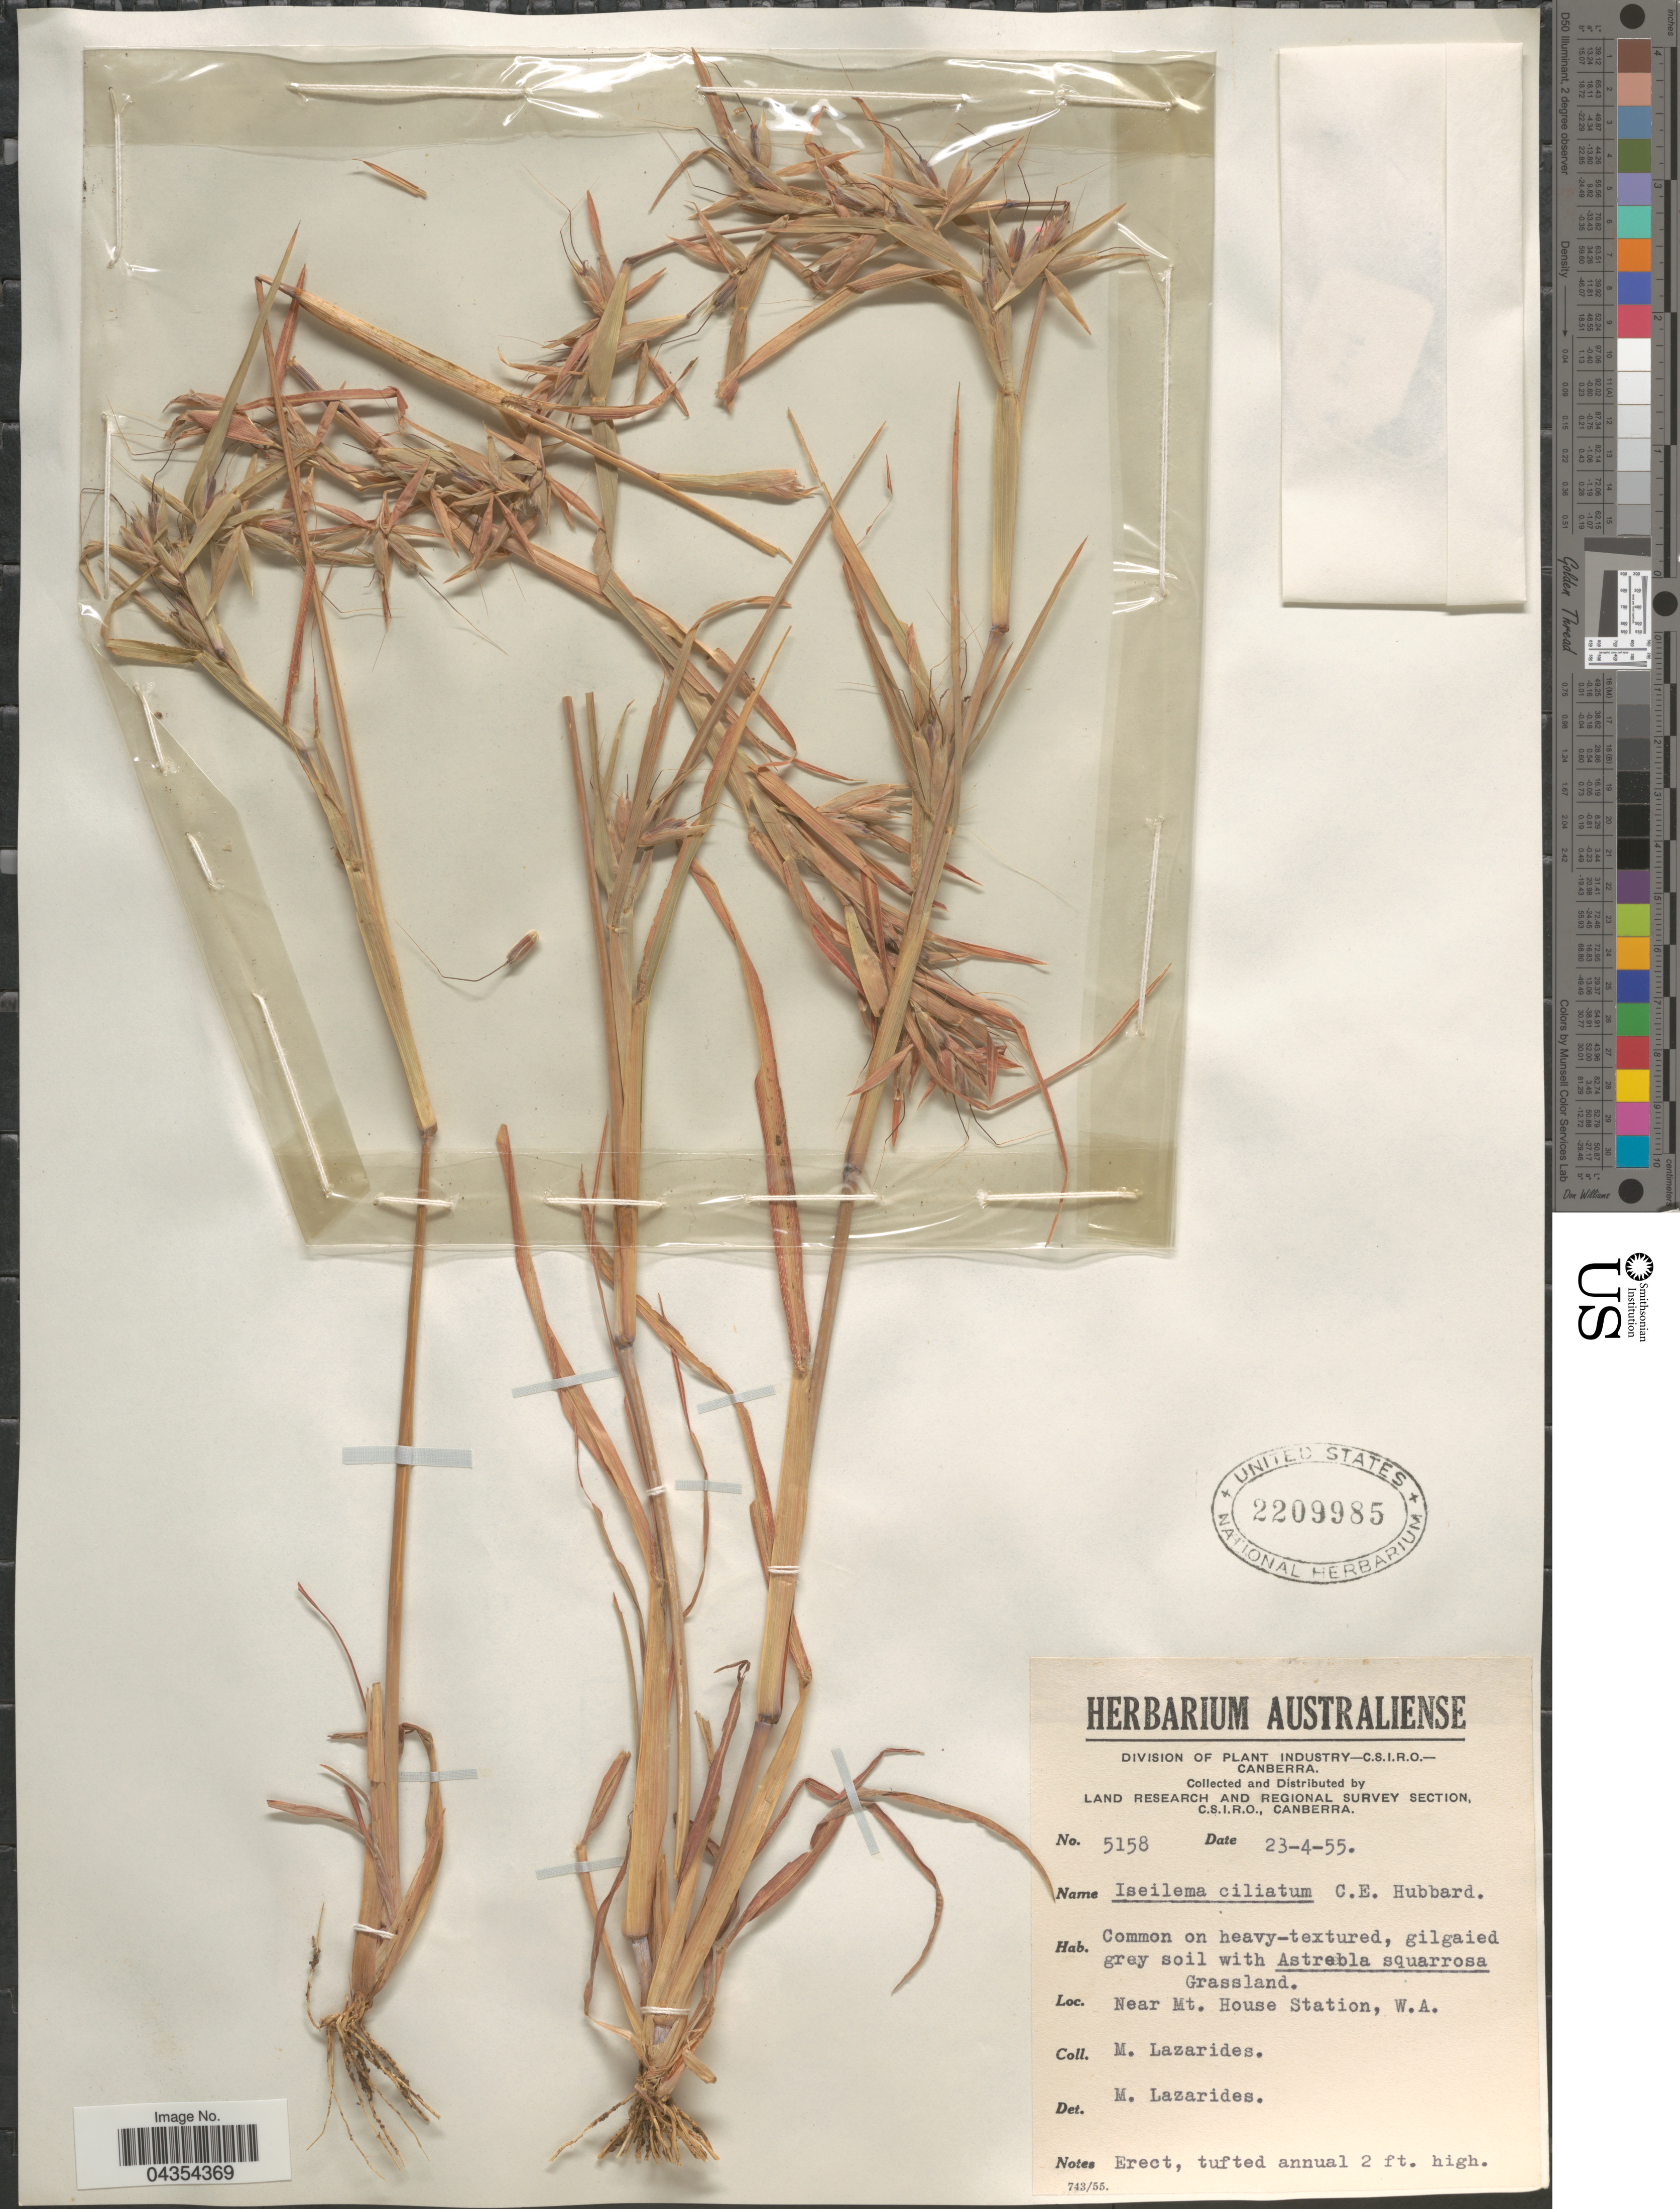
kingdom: Plantae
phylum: Tracheophyta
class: Liliopsida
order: Poales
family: Poaceae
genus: Iseilema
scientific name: Iseilema ciliatum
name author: C. E. Hubb.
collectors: M. Lazarides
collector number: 5158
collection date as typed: Transcribed d/m/y: 23/4/55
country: Australia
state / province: Western Australia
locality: Land Research and Regional Survey Section. Near Mt. House Station, W.A.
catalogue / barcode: US 2209985